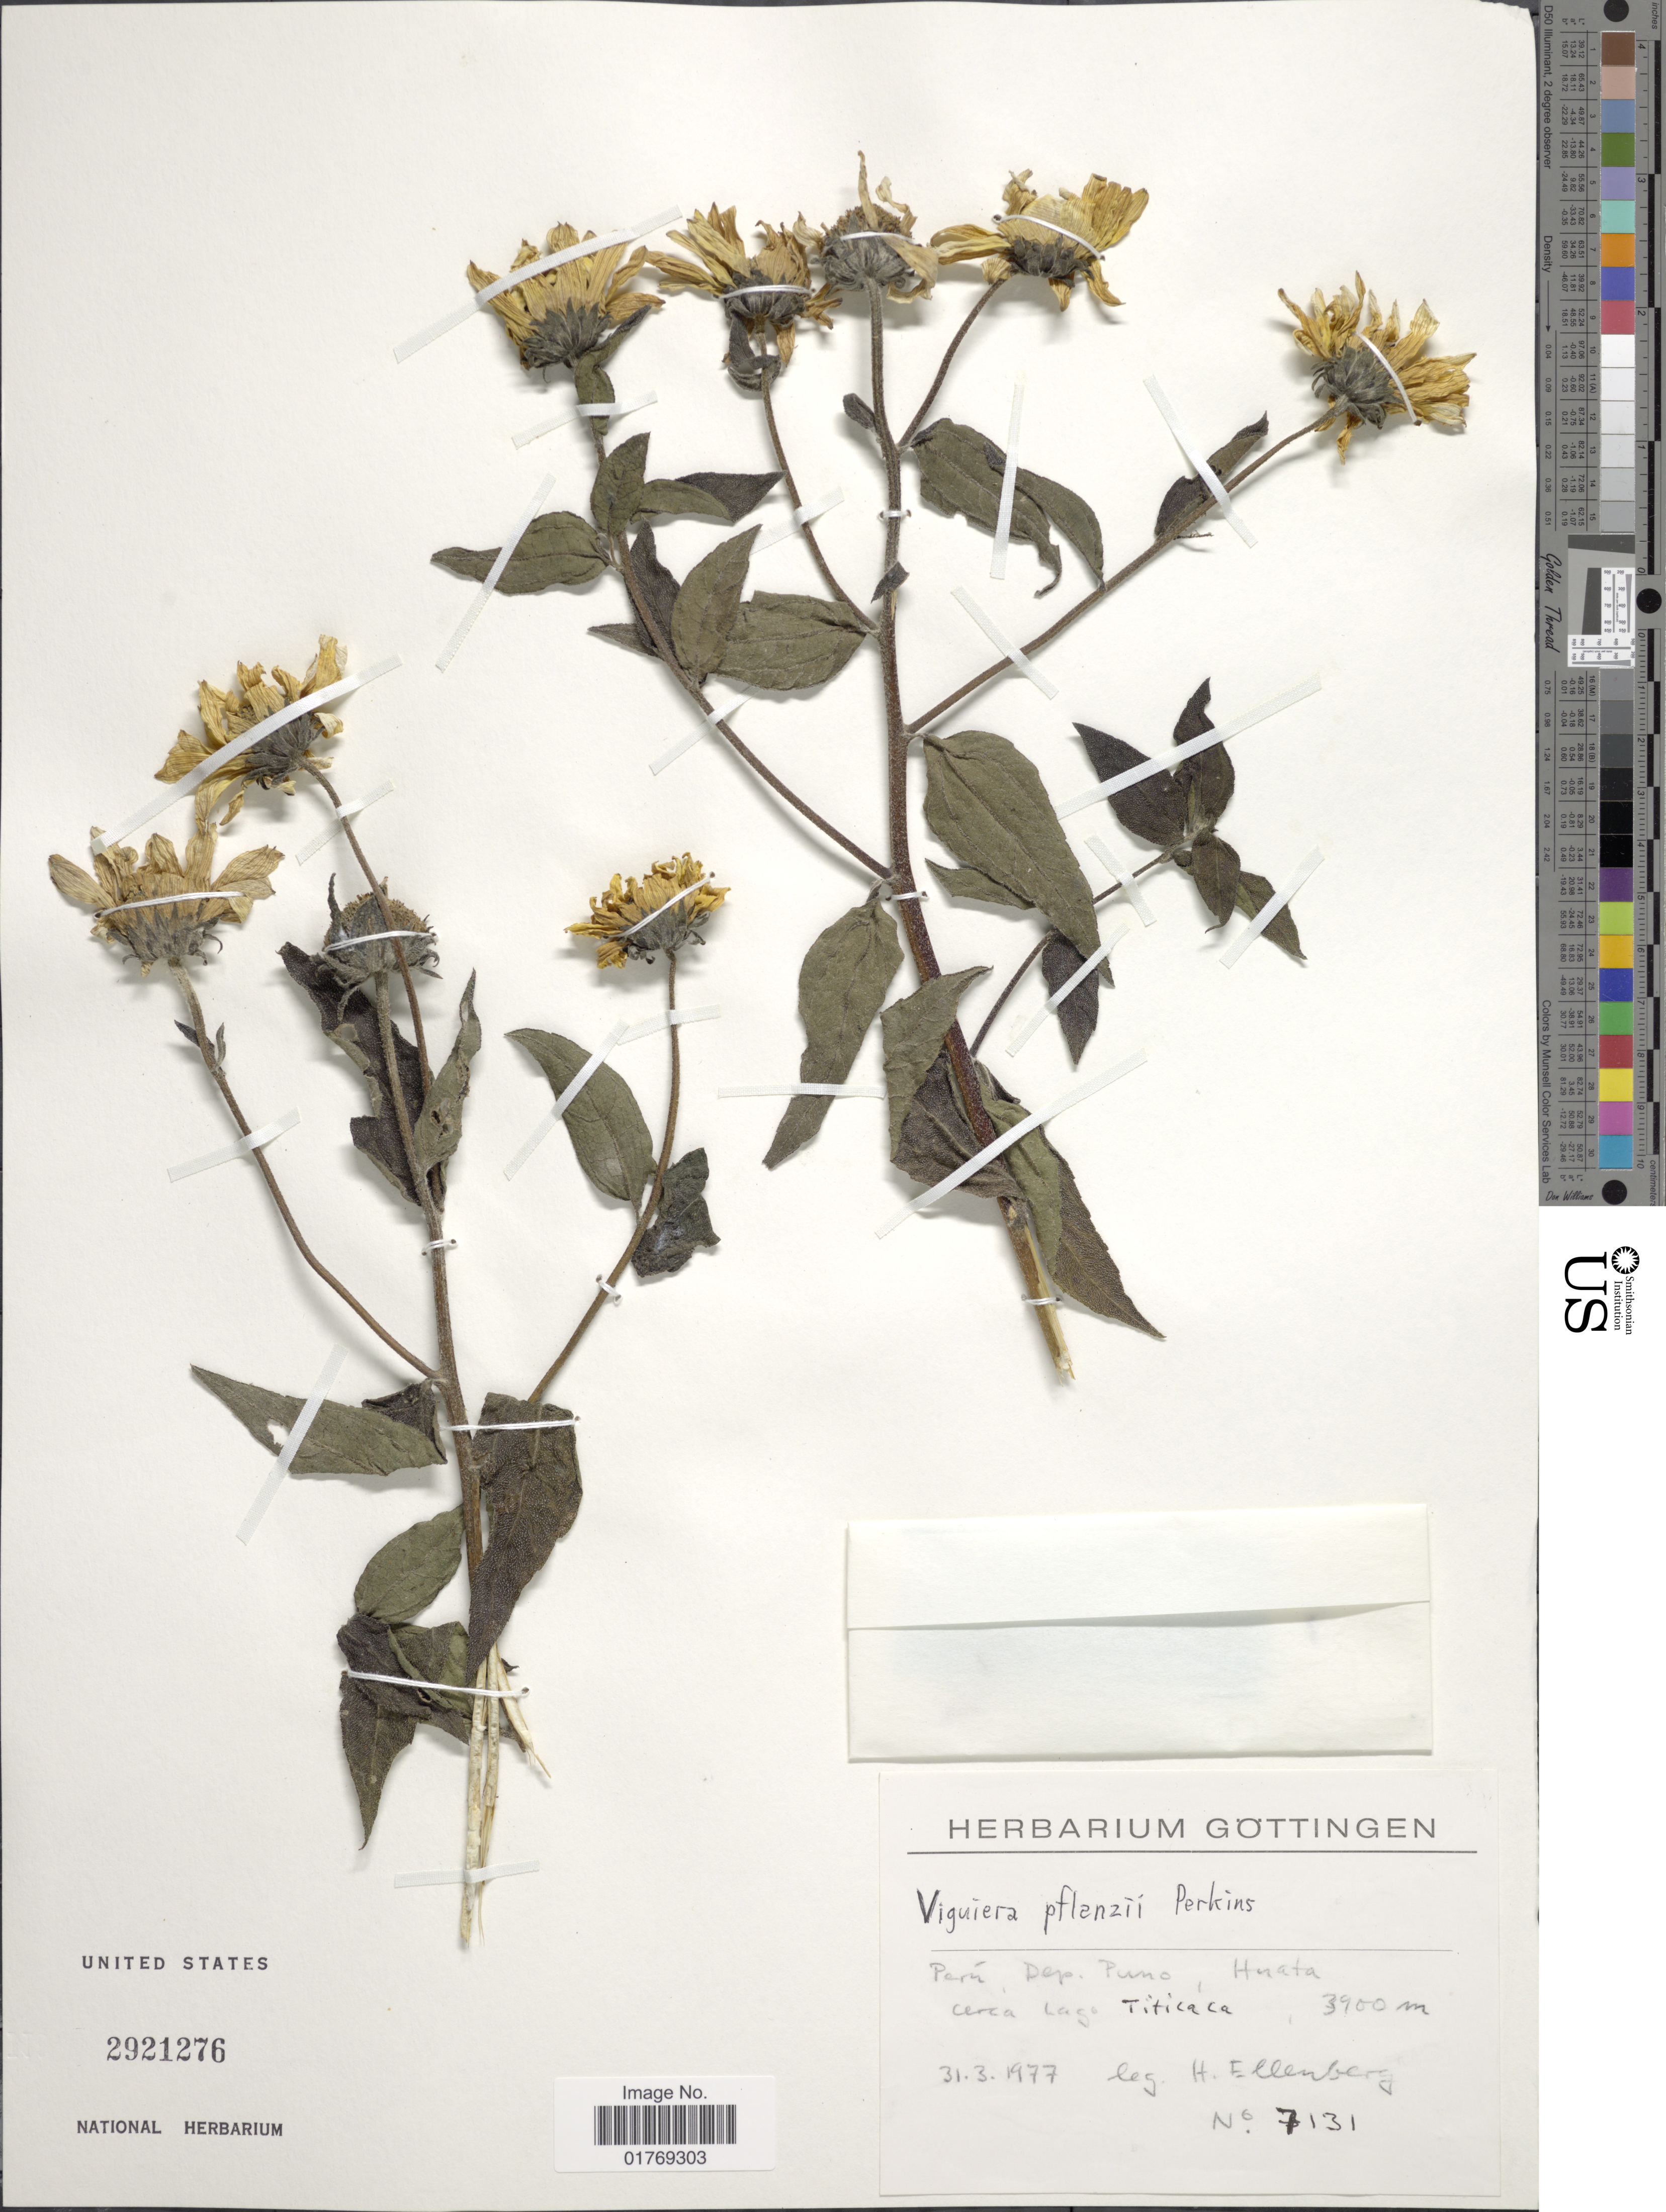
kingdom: Plantae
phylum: Tracheophyta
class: Magnoliopsida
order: Asterales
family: Asteraceae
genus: Viguiera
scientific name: Viguiera sp.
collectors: H. Ellenberg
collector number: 7131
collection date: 1977-03-31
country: Peru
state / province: Puno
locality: Perú. Dep. Puno, Huata cerca lago Titicaca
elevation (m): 3900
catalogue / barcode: US 2921276